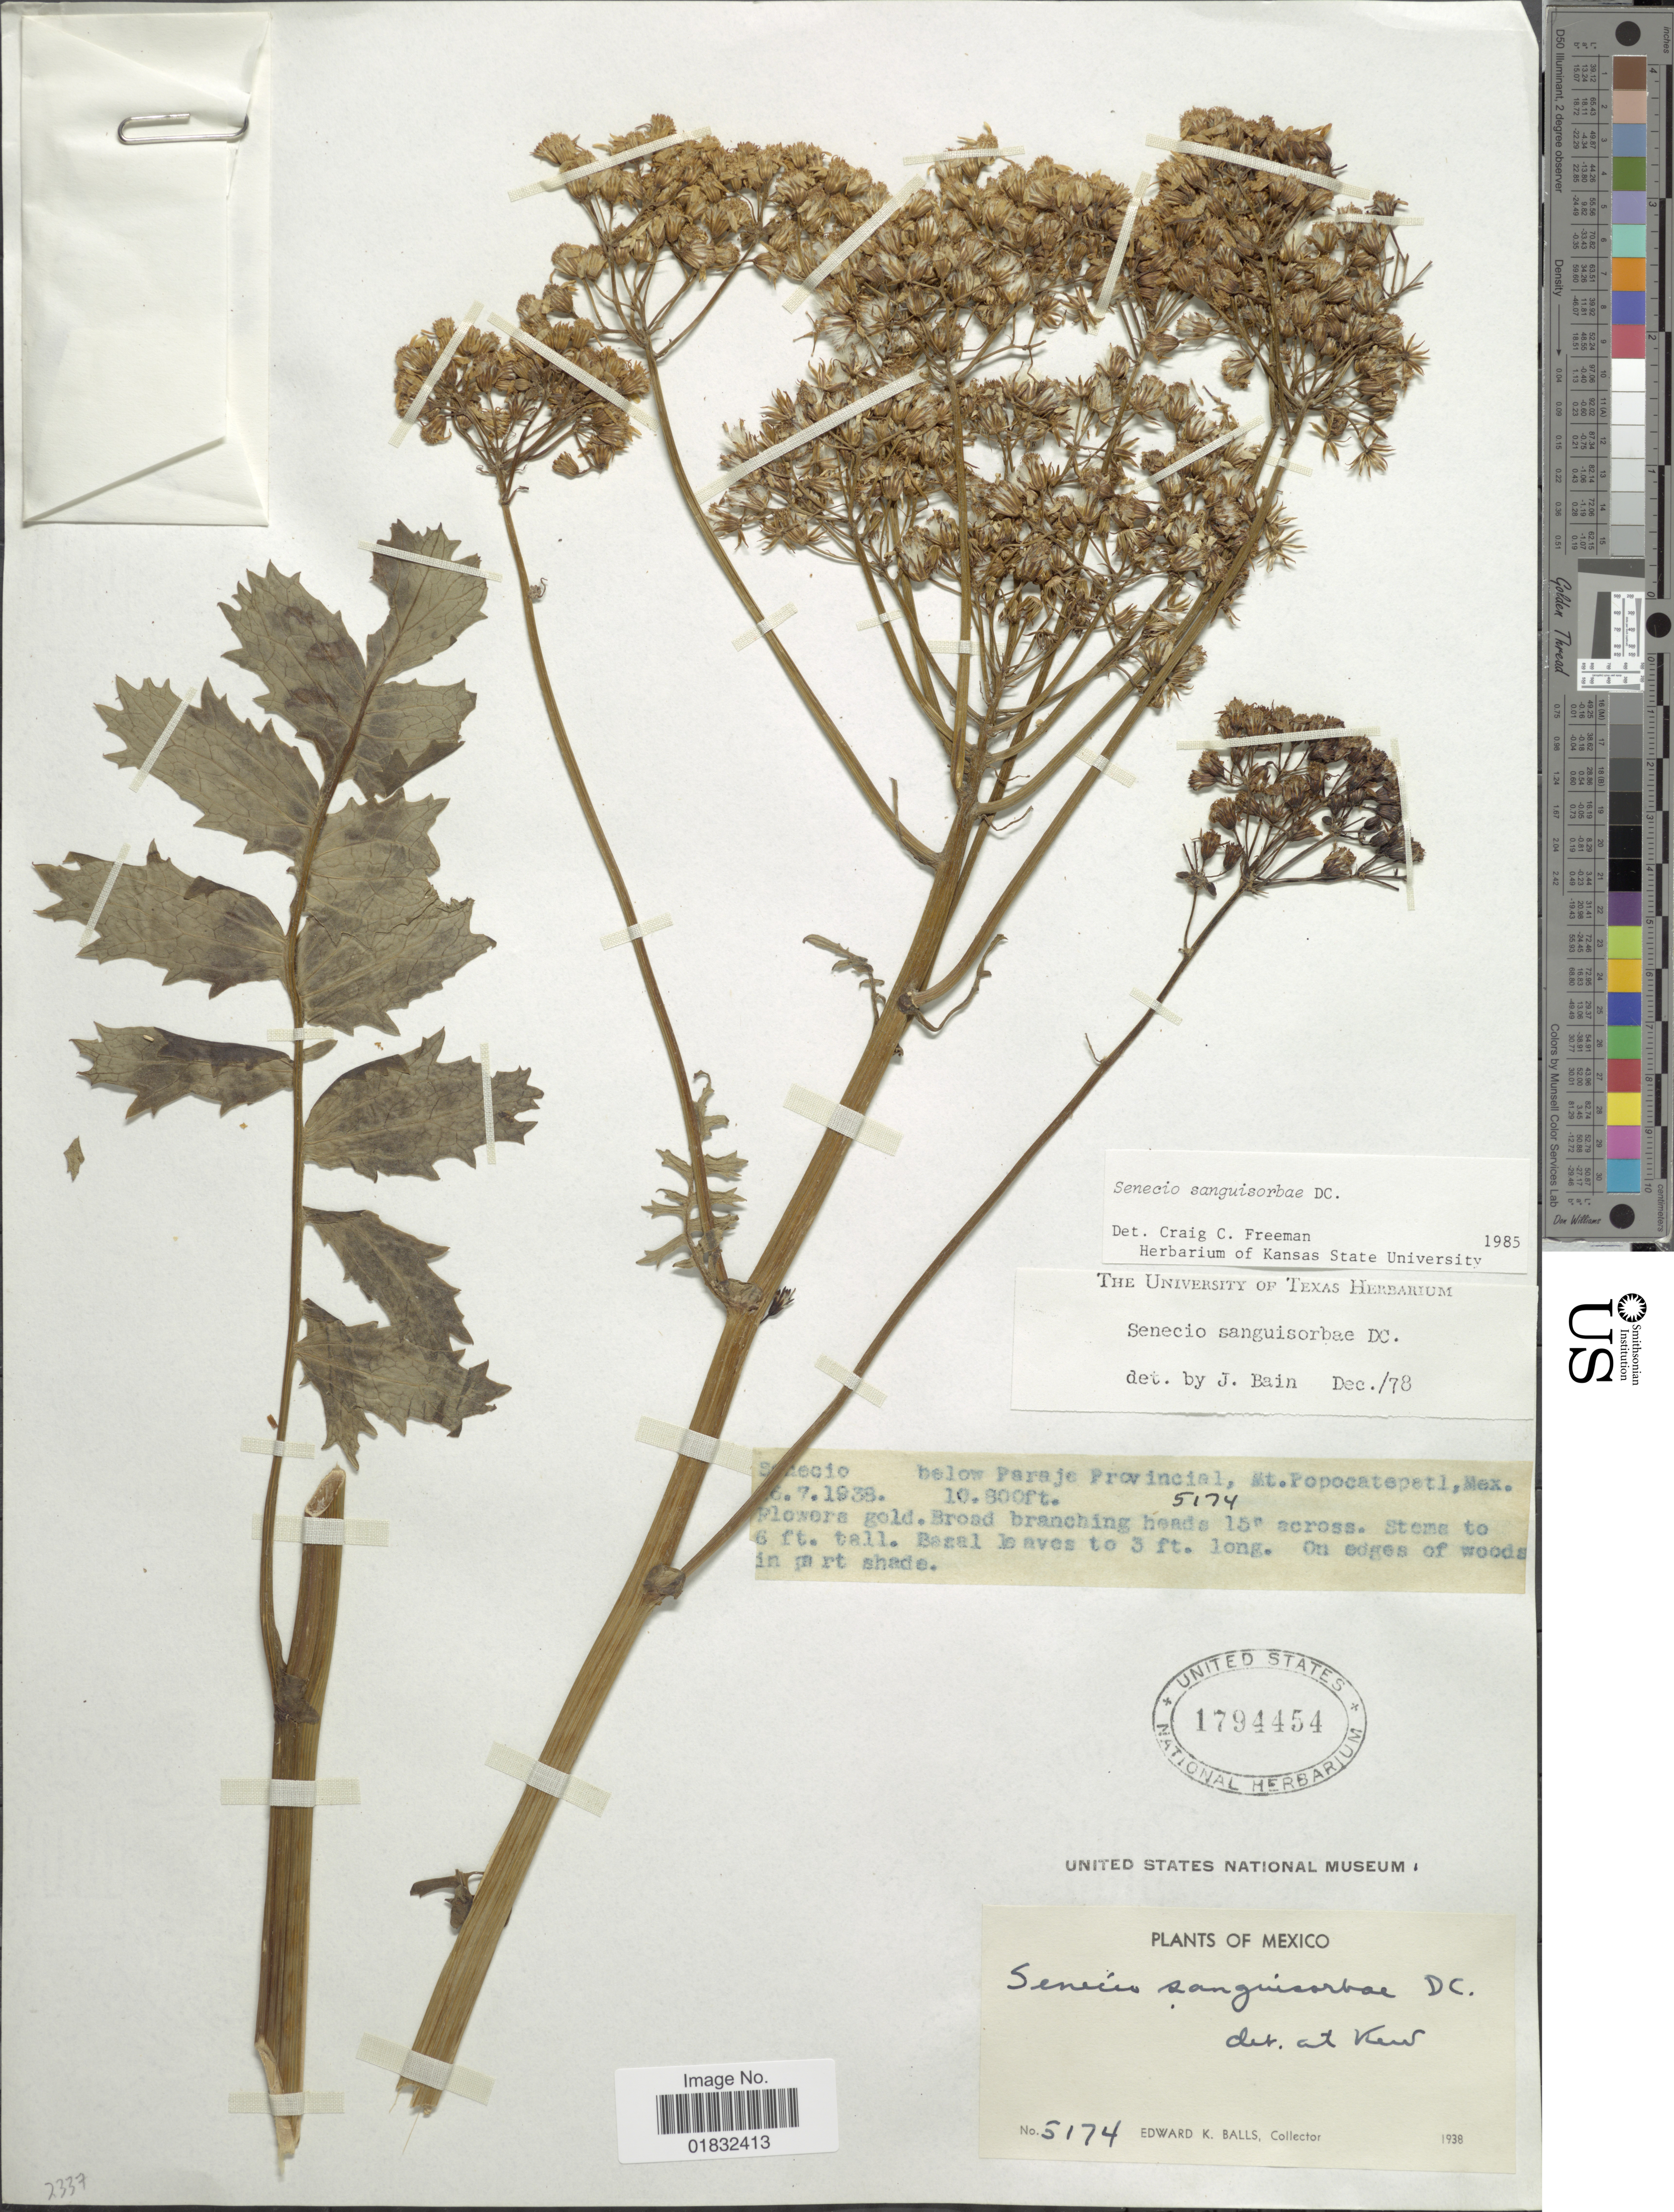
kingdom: Plantae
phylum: Tracheophyta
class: Magnoliopsida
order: Asterales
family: Asteraceae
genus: Packera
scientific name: Packera sanguisorboides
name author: (Rydb.) W.A. Weber & Á. Löve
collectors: E. K. Balls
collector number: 5174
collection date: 1938-07-16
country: Mexico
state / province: México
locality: Below Paraje Provincial, Mt Popocatepetl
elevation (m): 3292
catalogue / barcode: US 1794454